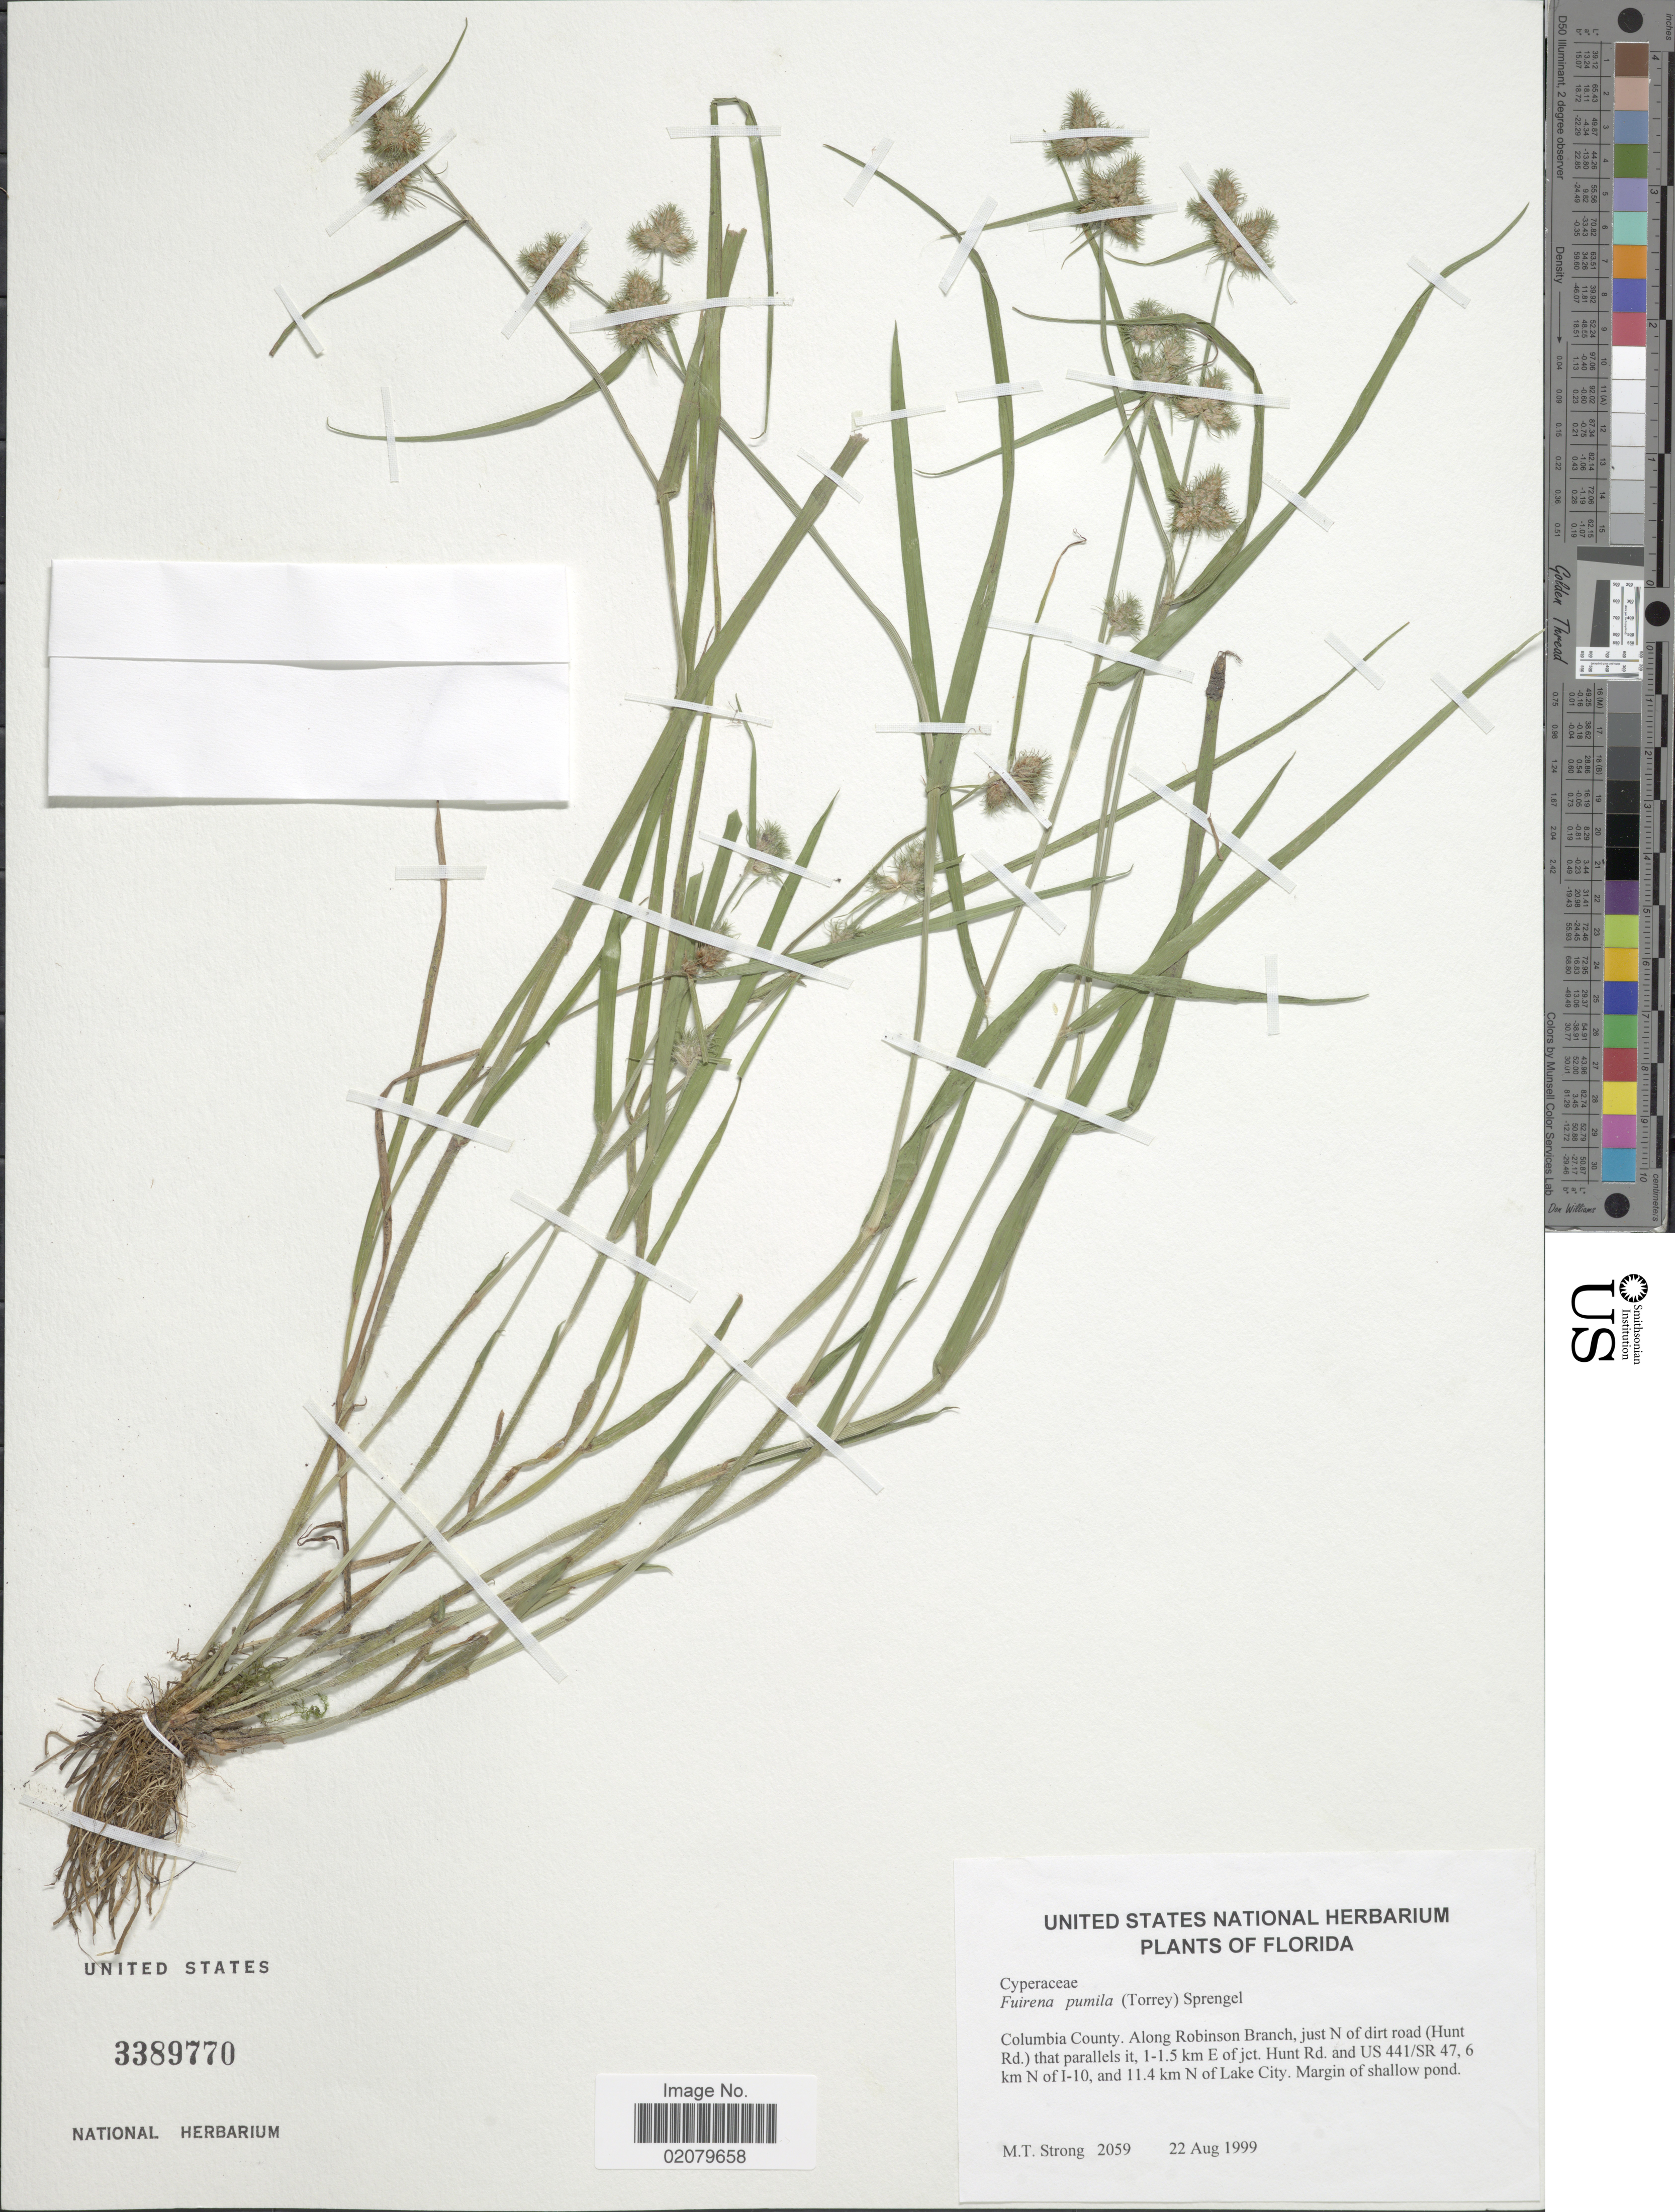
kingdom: Plantae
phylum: Tracheophyta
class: Liliopsida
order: Poales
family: Cyperaceae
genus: Fuirena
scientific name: Fuirena pumila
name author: (Torr.) Spreng.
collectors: M. T. Strong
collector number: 2059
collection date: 1999-08-22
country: United States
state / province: Florida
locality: Columbia County. Along Robinson Branch, just N of dirt road (Hunt Rd) that parallels it, 1-1.5 km E of jct. Hunt Rd and US 441/SR47, 6 km N of 1-10, and 11.4 km N of Lake City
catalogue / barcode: US 3389770